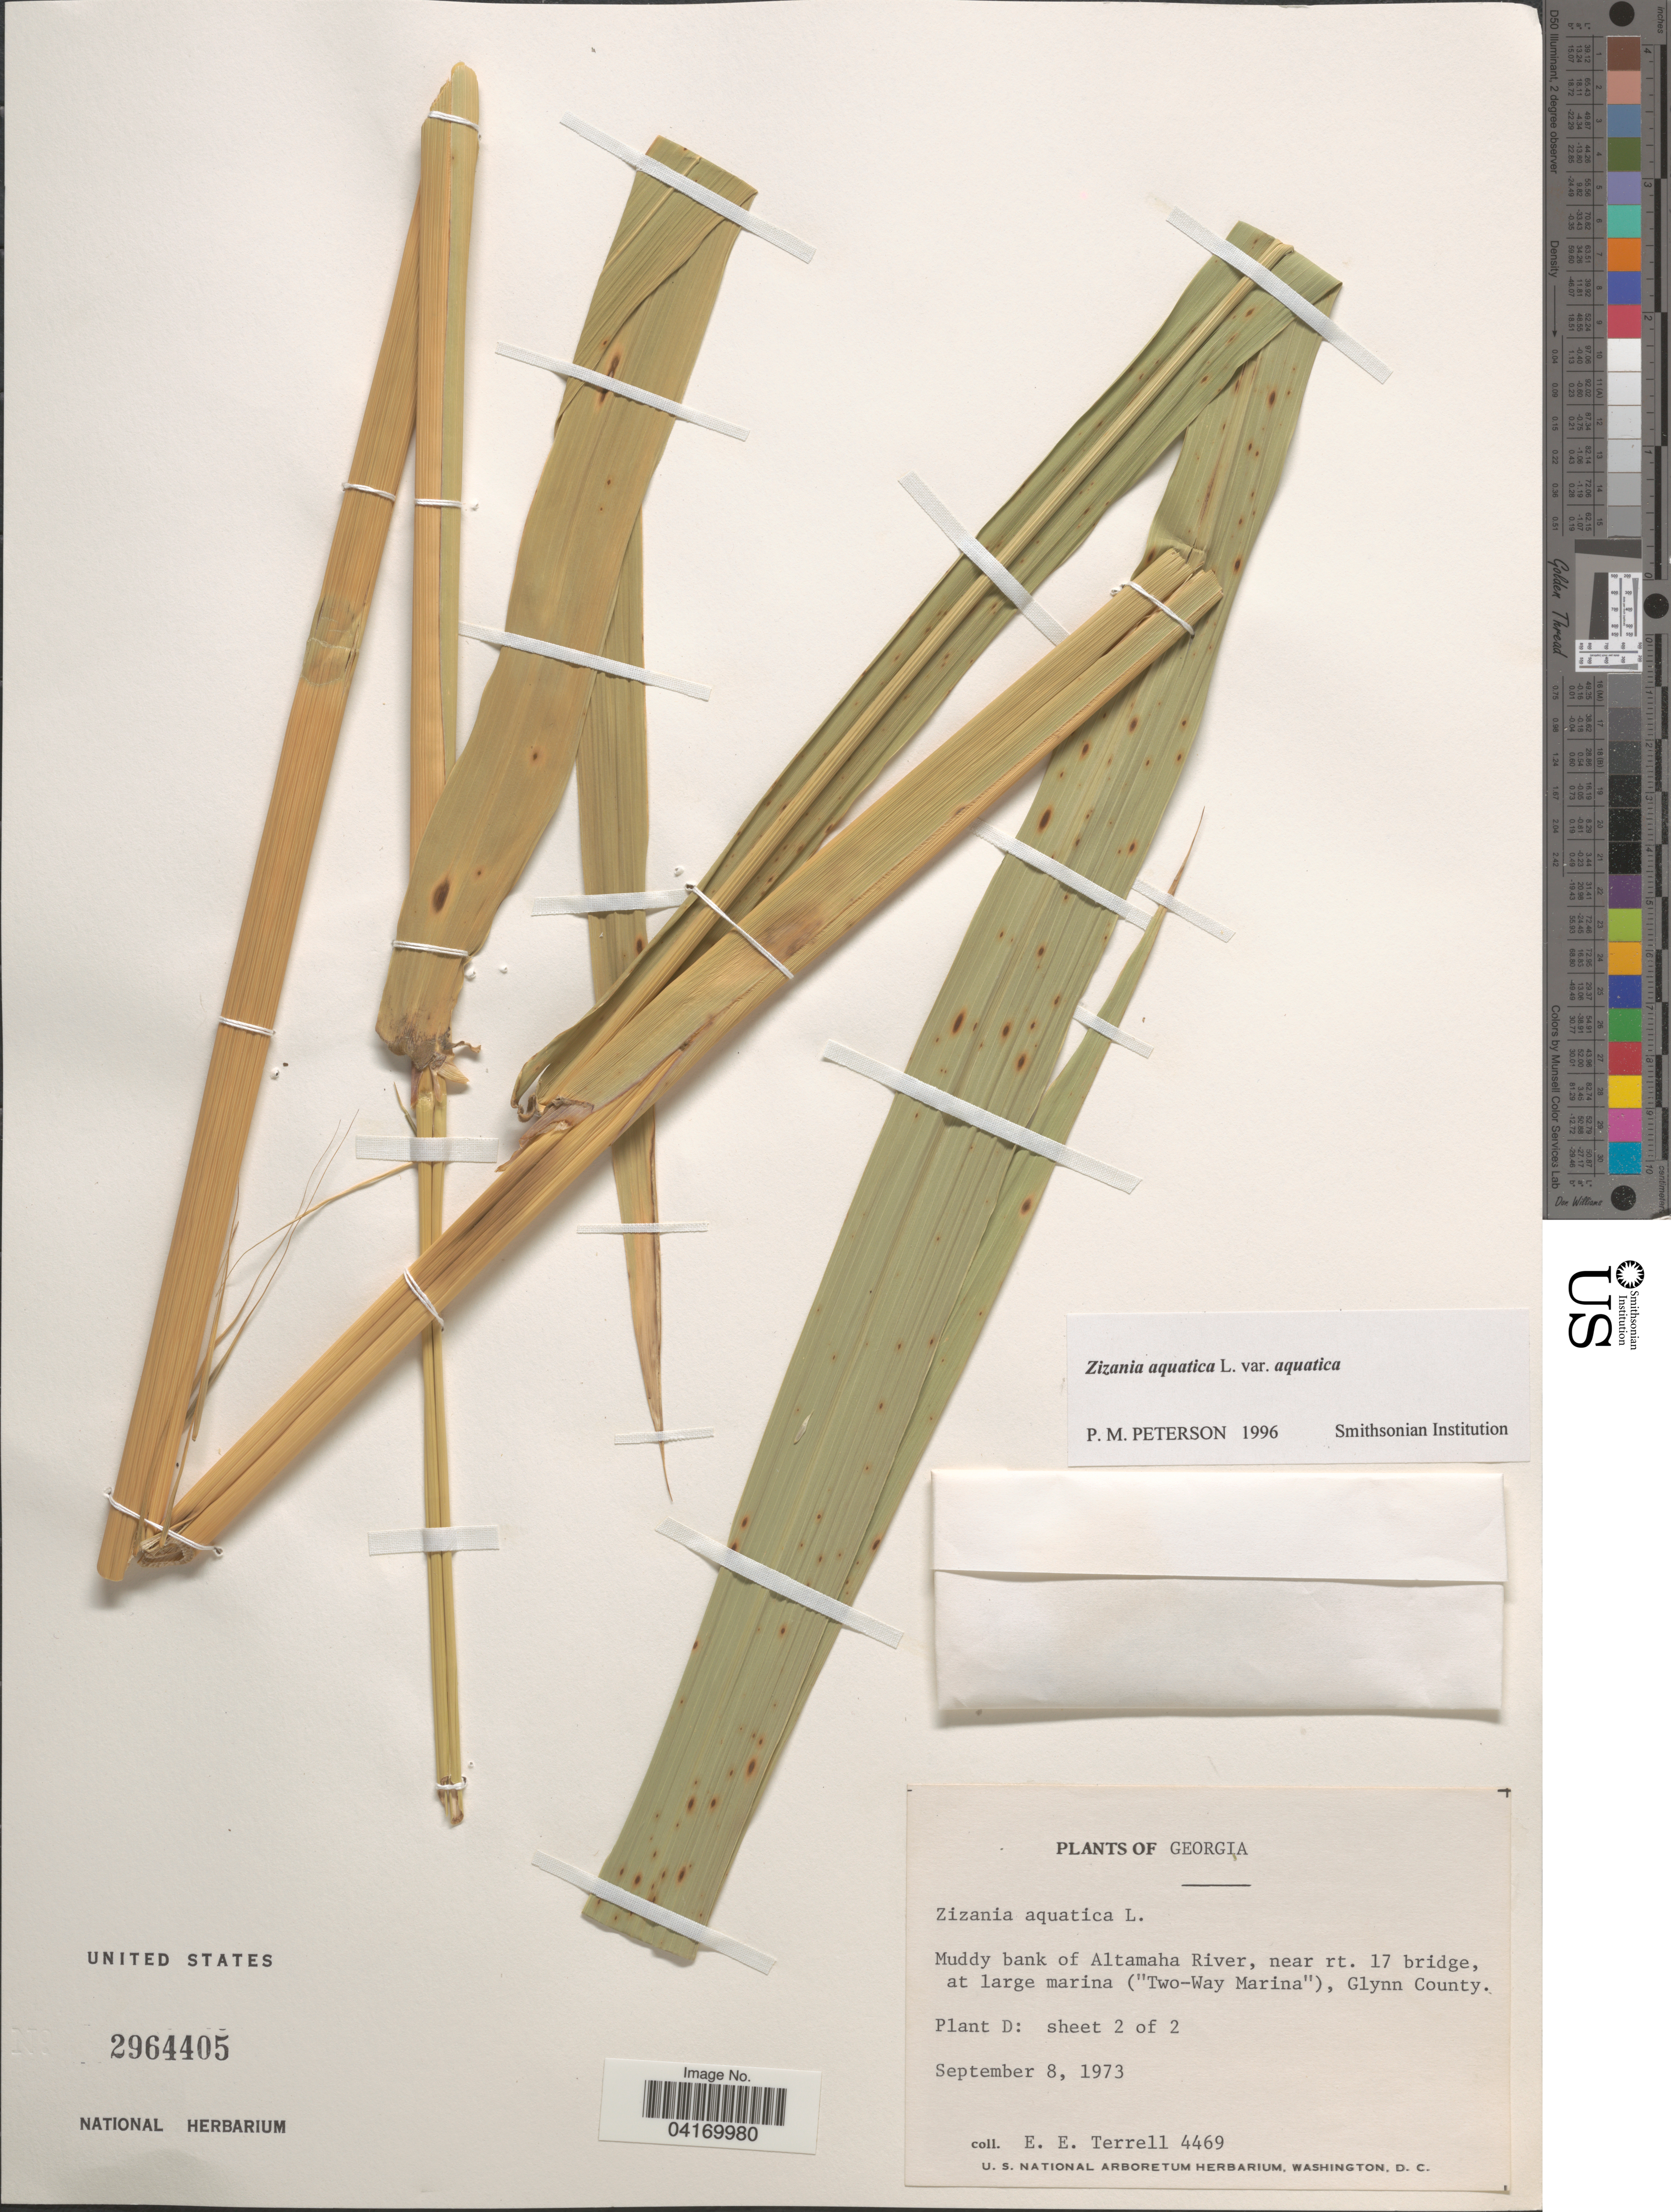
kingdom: Plantae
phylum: Tracheophyta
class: Liliopsida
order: Poales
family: Poaceae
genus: Zizania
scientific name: Zizania aquatica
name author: L.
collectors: E. E. Terrell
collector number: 4469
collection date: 1973-09-08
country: United States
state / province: Georgia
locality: Muddy bank of Altamaha River, near rt. 17 bridge, at large marina ("Two-Way Marina"), Glynn County.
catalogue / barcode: US 2964405